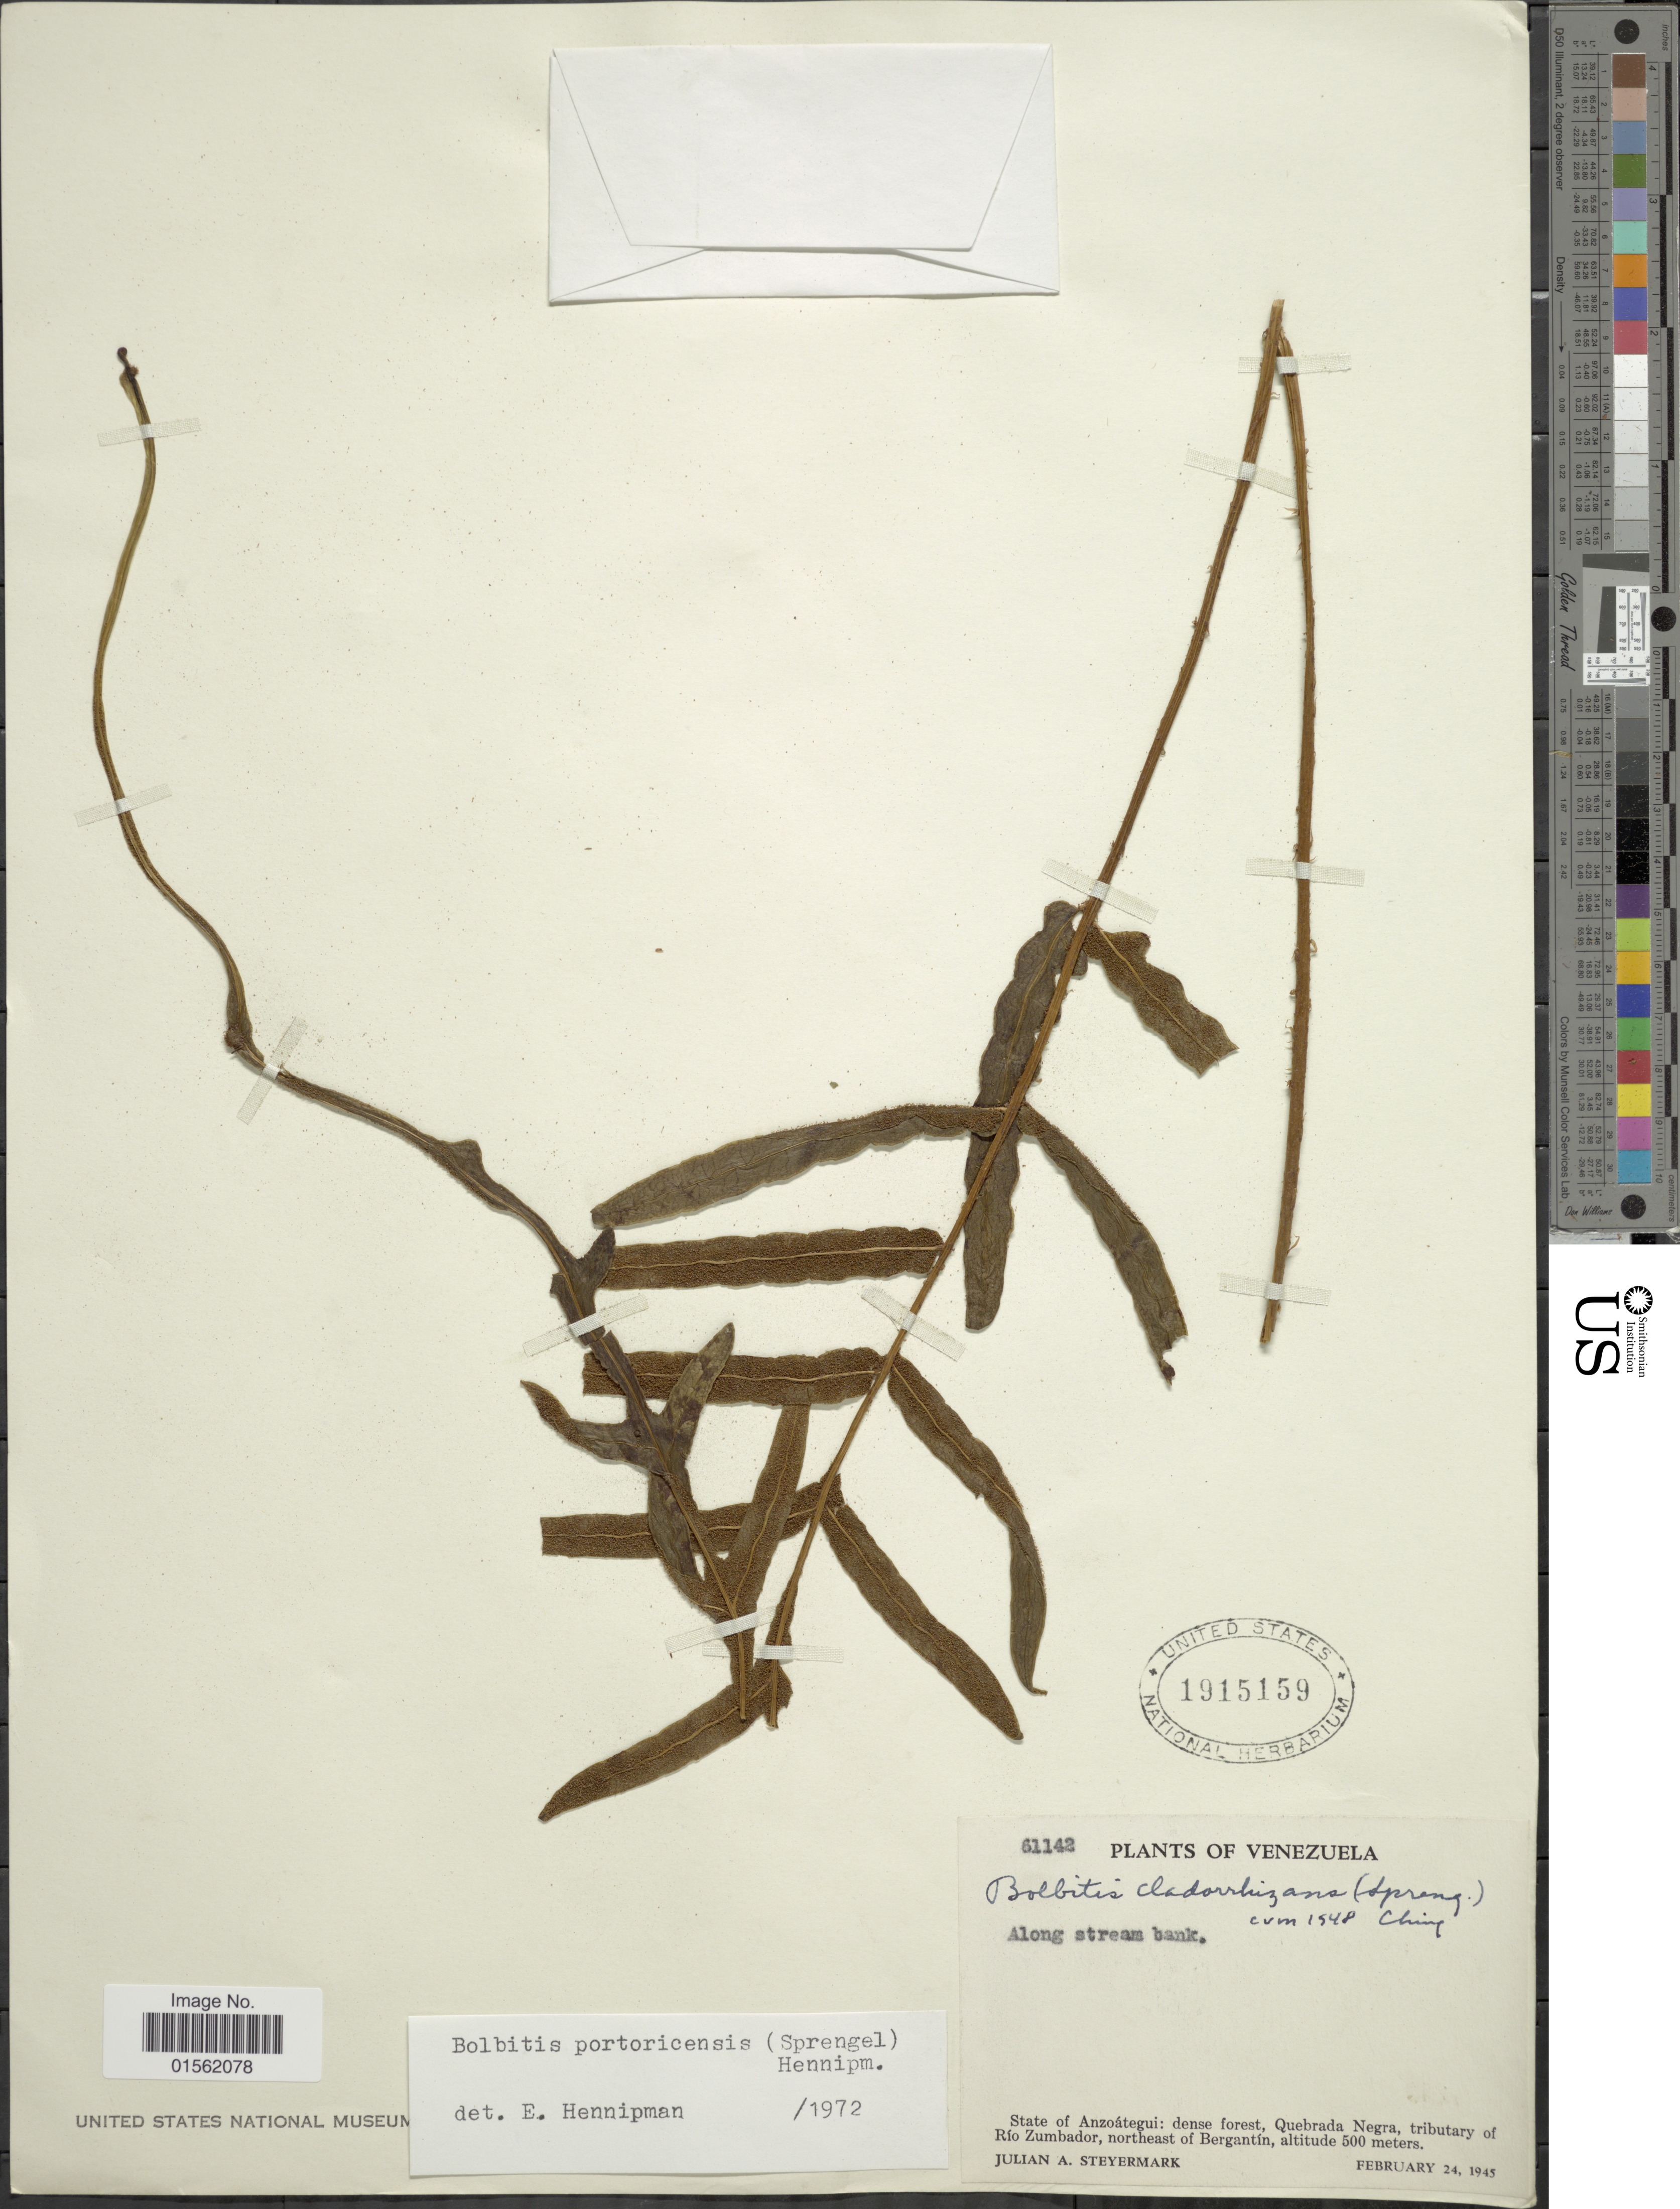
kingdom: Plantae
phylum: Tracheophyta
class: Polypodiopsida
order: Polypodiales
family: Dryopteridaceae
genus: Bolbitis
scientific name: Bolbitis portoricensis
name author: (Spreng.) Hennipman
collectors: J. Steyermark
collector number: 61142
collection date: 1945-02-24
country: Venezuela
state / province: Anzoategui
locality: Dense forest, Quebrada Negra, tributary of Río Zumbador, northeast of Bergantín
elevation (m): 500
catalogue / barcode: US 1915159